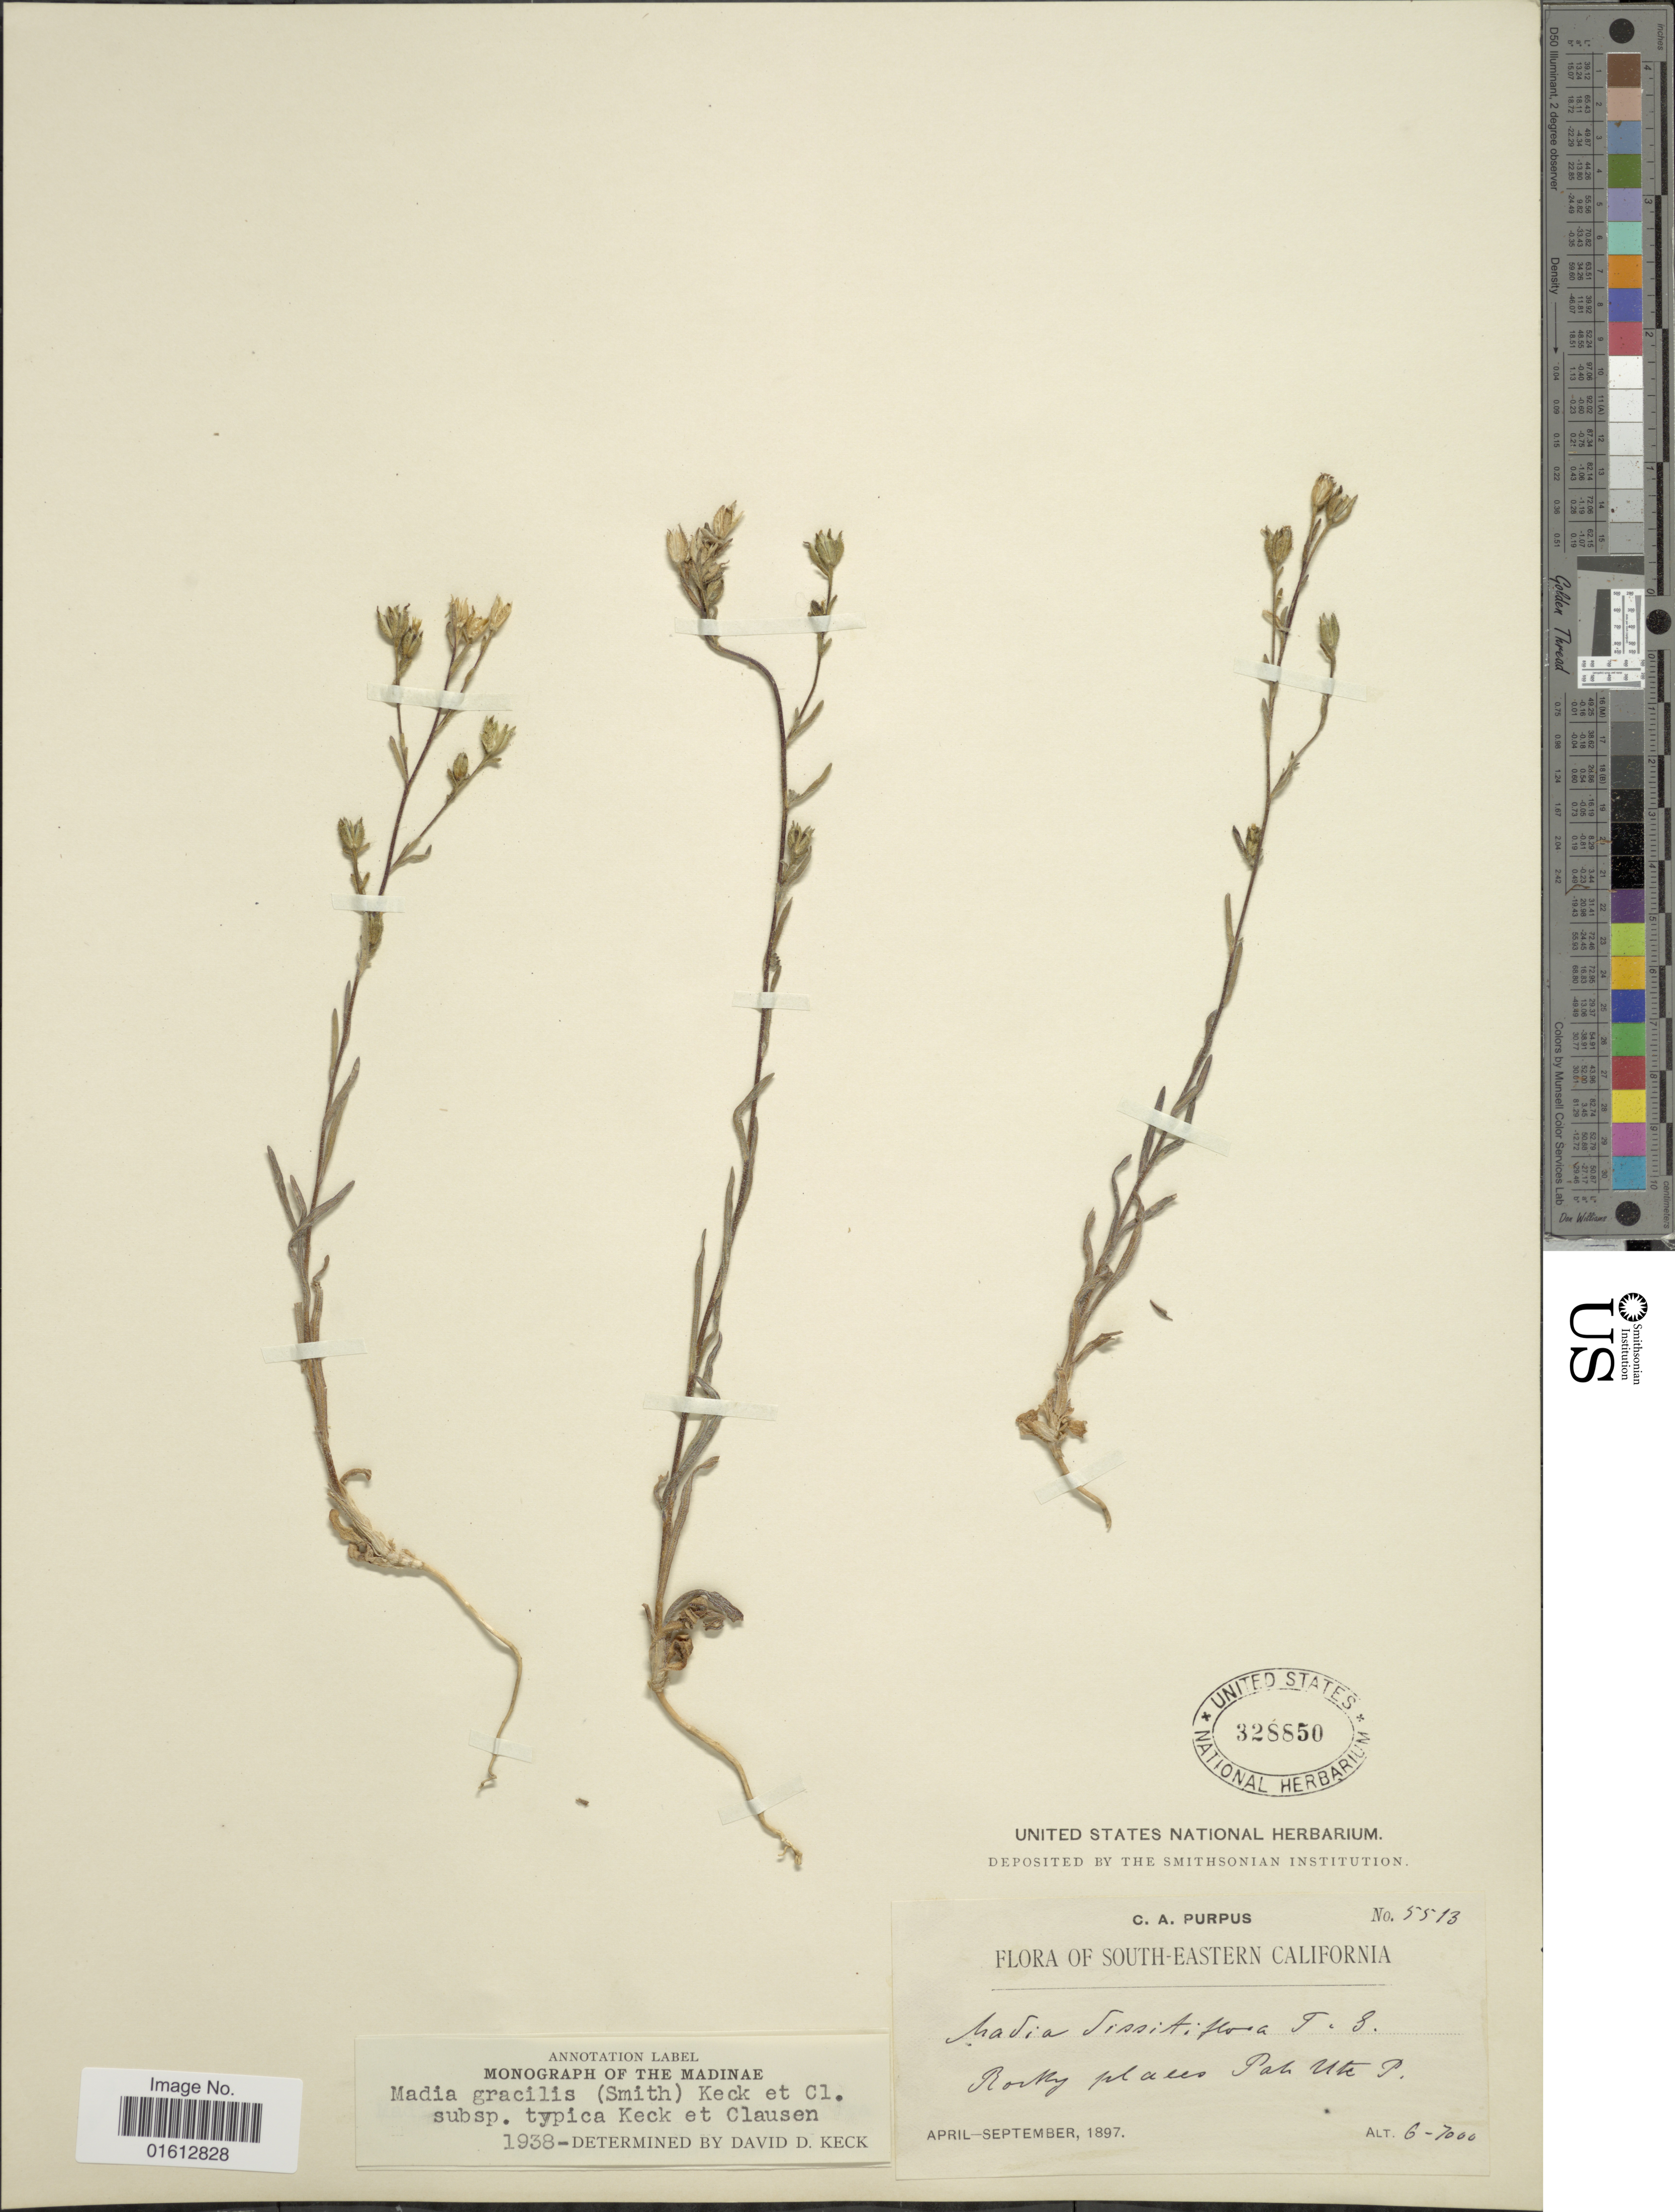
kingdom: Plantae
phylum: Tracheophyta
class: Magnoliopsida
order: Asterales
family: Asteraceae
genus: Madia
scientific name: Madia gracilis subsp. gracilis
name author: (Sm.) D.D. Keck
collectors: C. A. Purpus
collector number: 5513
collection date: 1897-04/1897-09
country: United States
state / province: California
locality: South- Eastern California, Rocky places Pah Ute P.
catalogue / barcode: US 328850